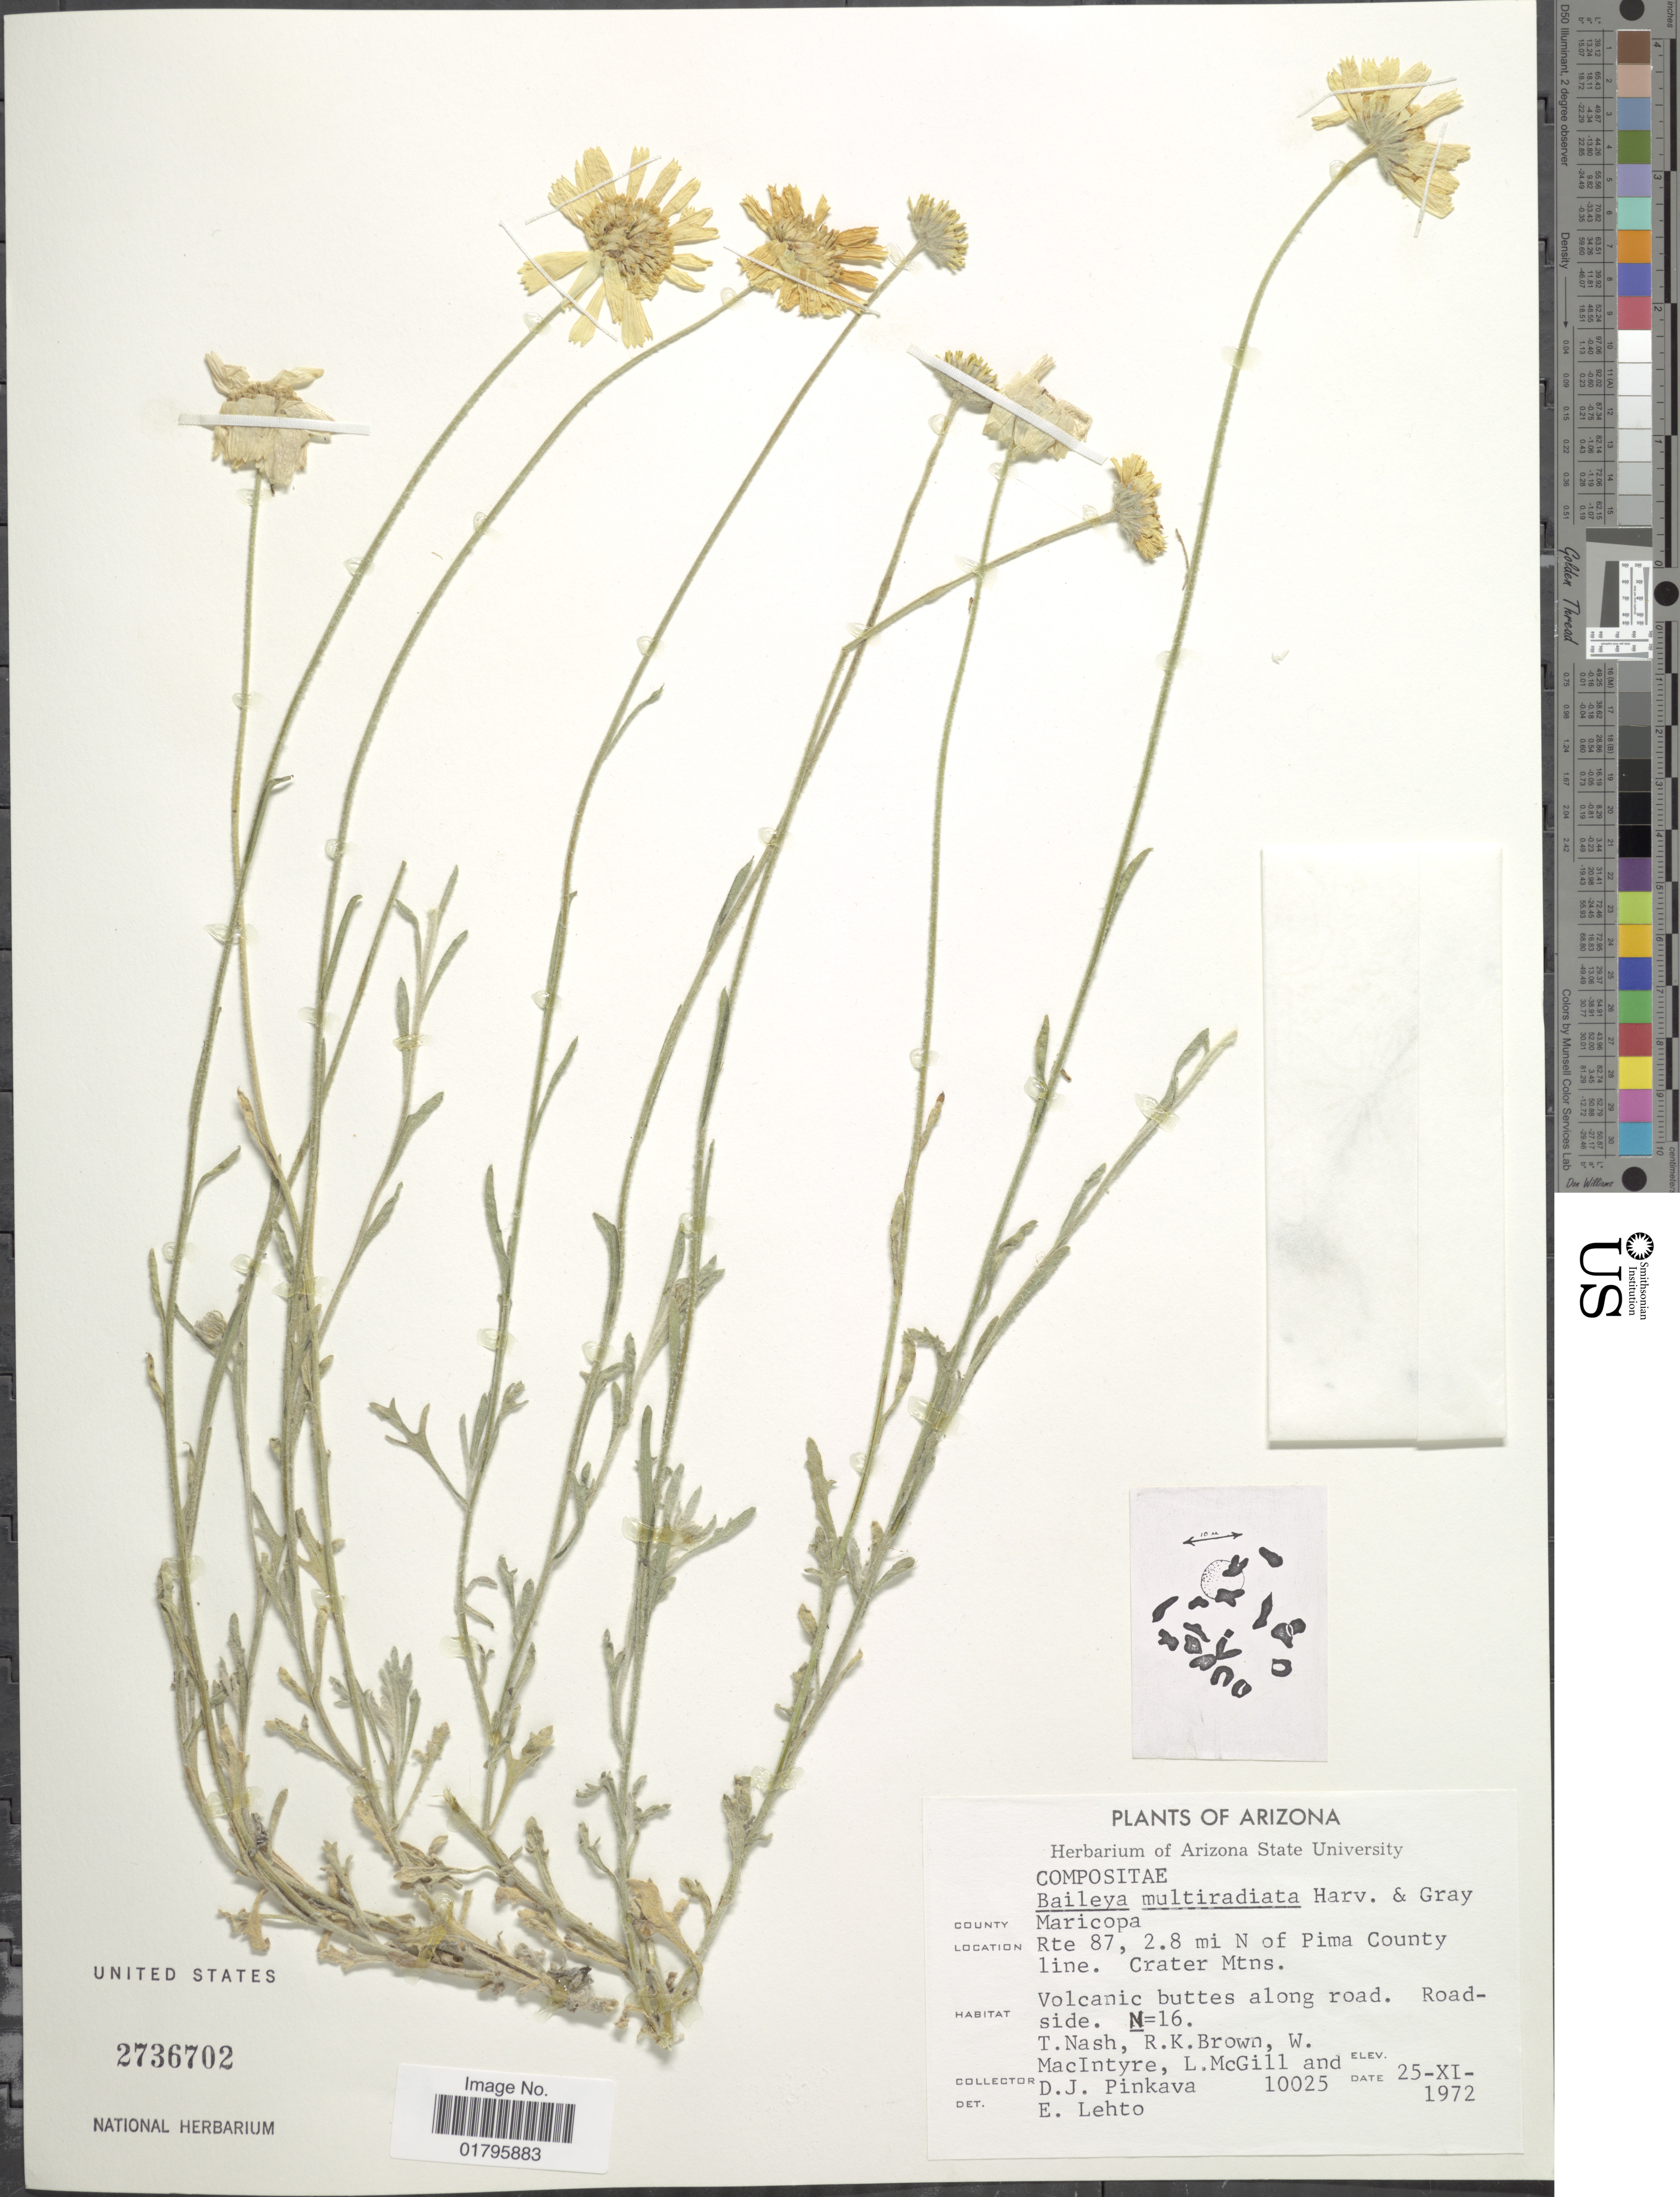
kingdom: Plantae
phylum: Tracheophyta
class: Magnoliopsida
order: Asterales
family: Asteraceae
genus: Baileya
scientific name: Baileya multiradiata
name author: Harv. & A. Gray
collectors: T. Nash, R. K. Brown, W. Macintyre, L. McGill & D. J. Pinkava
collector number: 10025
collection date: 1972-11-25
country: United States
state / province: Arizona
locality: Arizona. Rte 87, 2.8 mi N of Pima County line. Crater Mtns.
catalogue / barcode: US 2736702